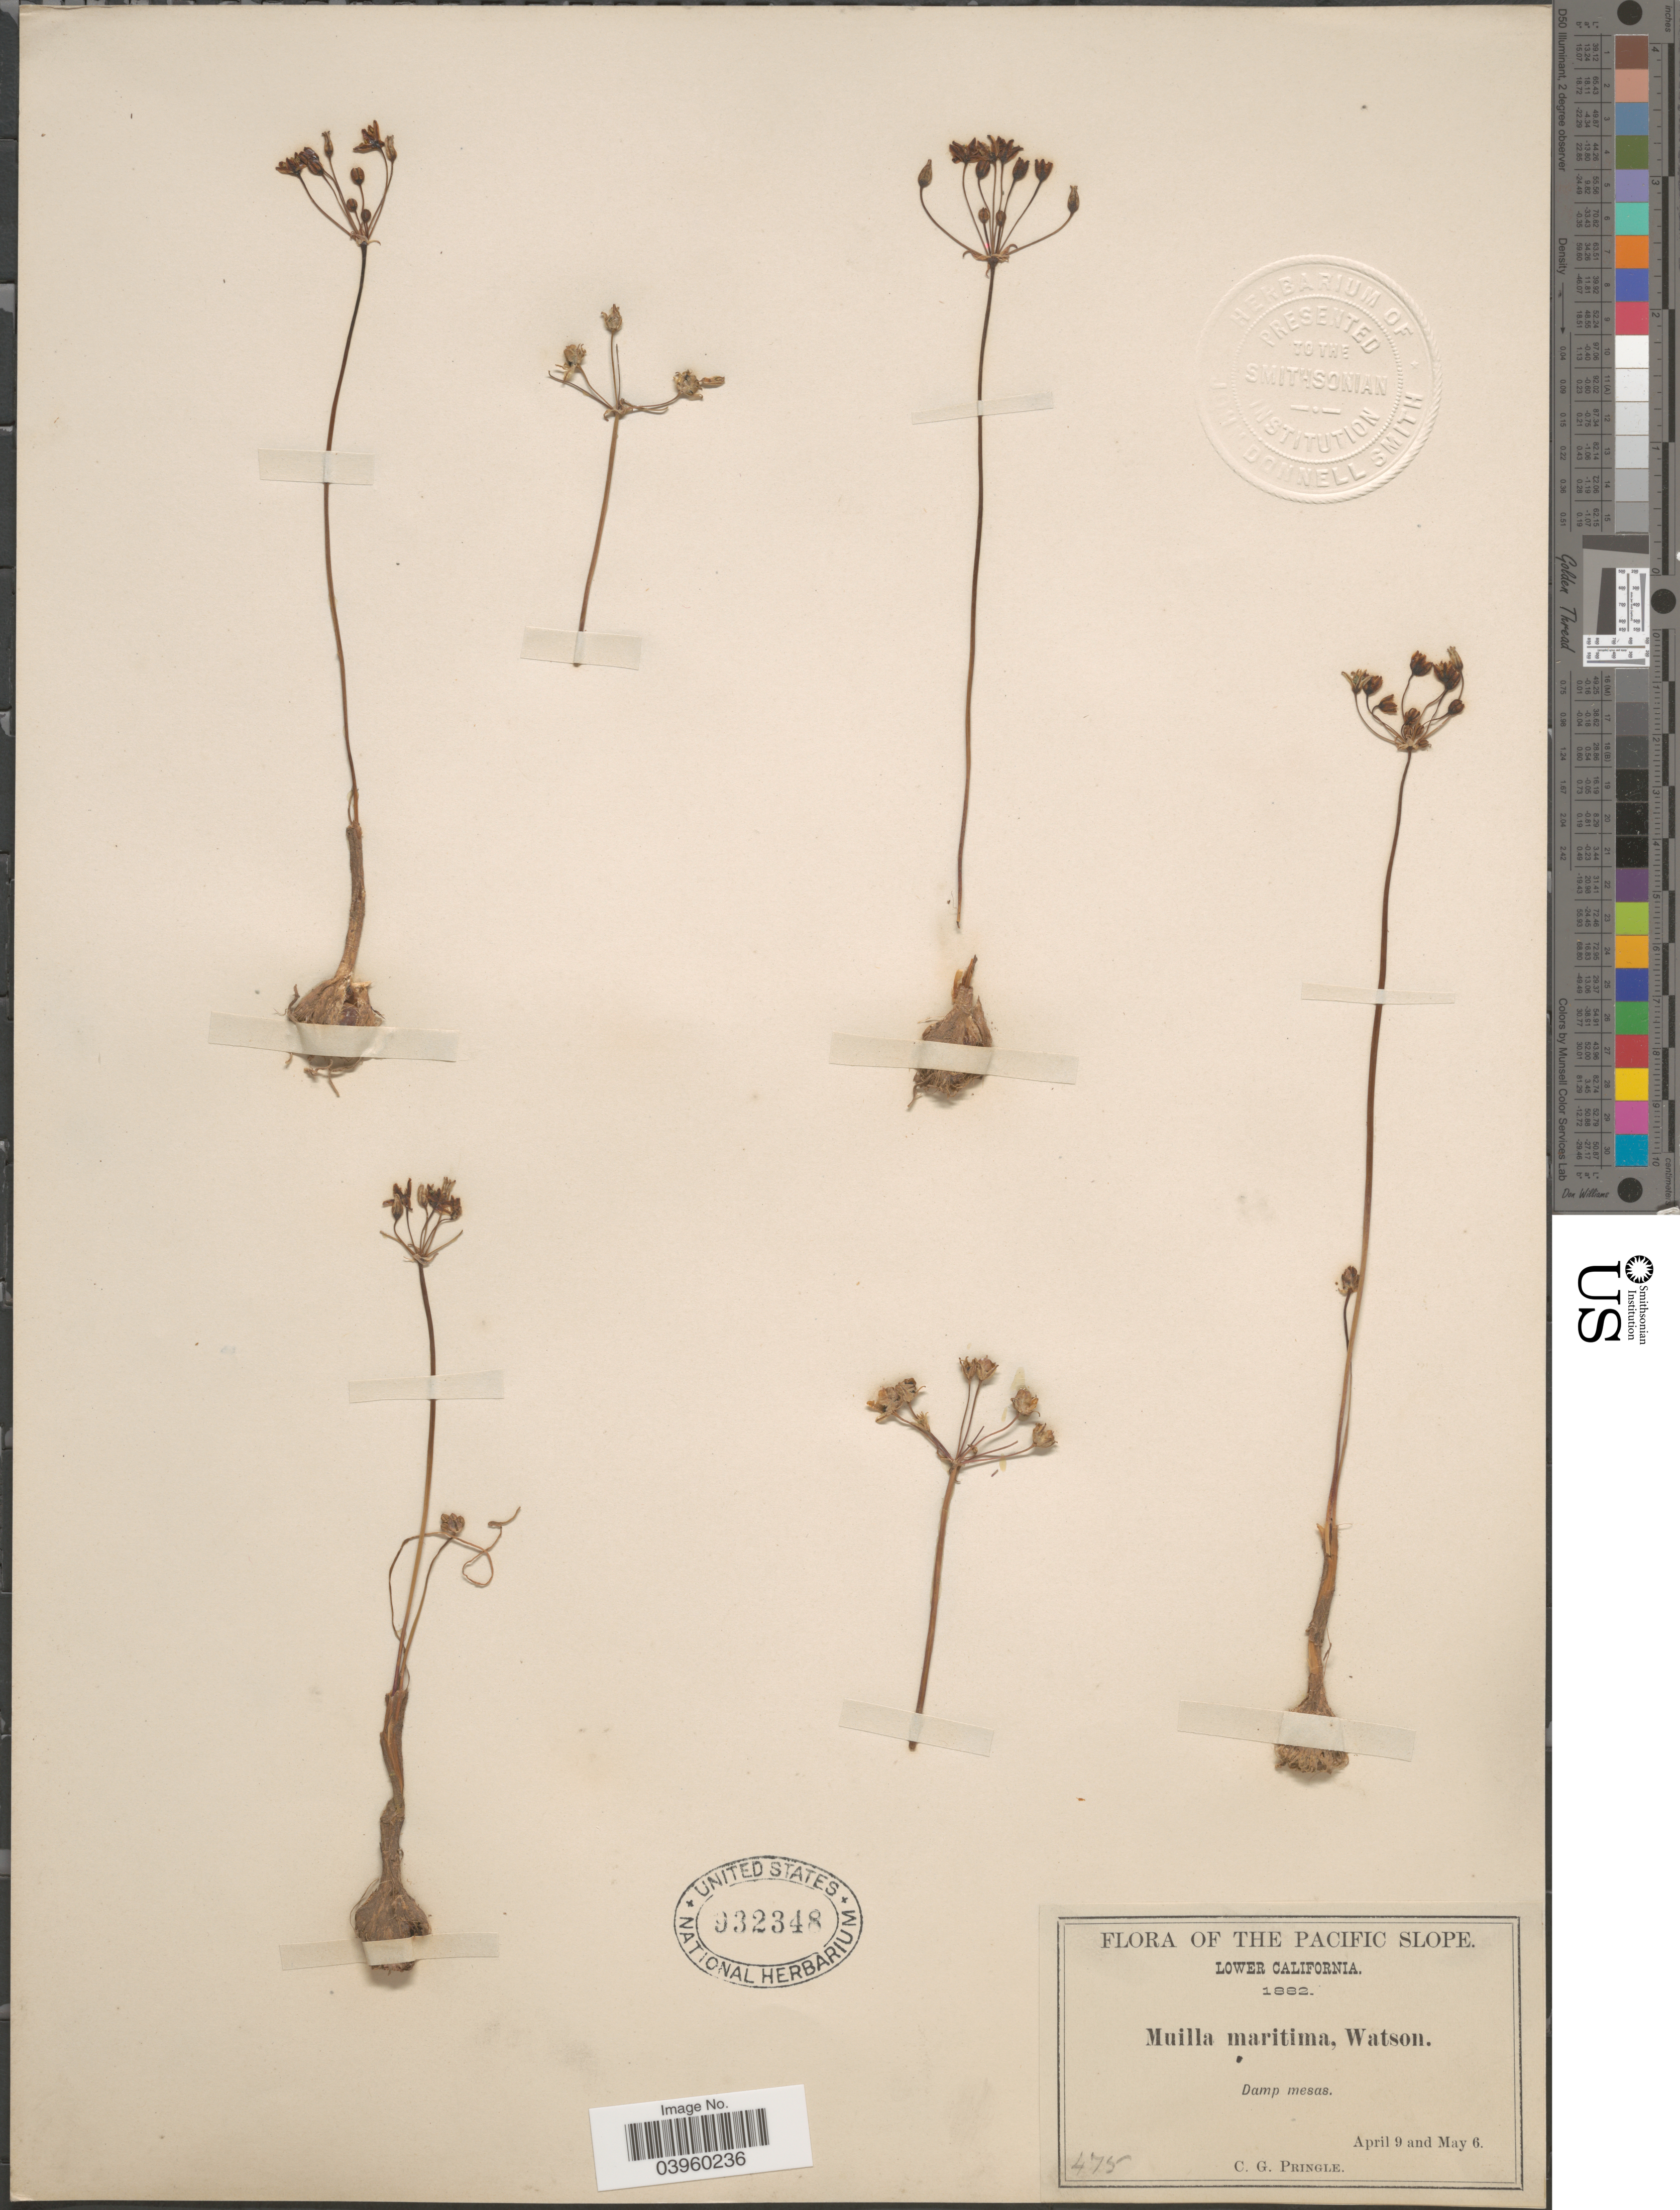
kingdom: Plantae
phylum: Tracheophyta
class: Liliopsida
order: Asparagales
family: Asparagaceae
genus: Muilla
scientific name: Muilla maritima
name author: (Torr.) S. Watson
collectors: C. G. Pringle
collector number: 475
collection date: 1882-04-09/1882-05-06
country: Mexico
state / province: Baja California Norte / Baja California Sur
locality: The Pacific Slope. Lower California. Damp mesas.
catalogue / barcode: US 932348